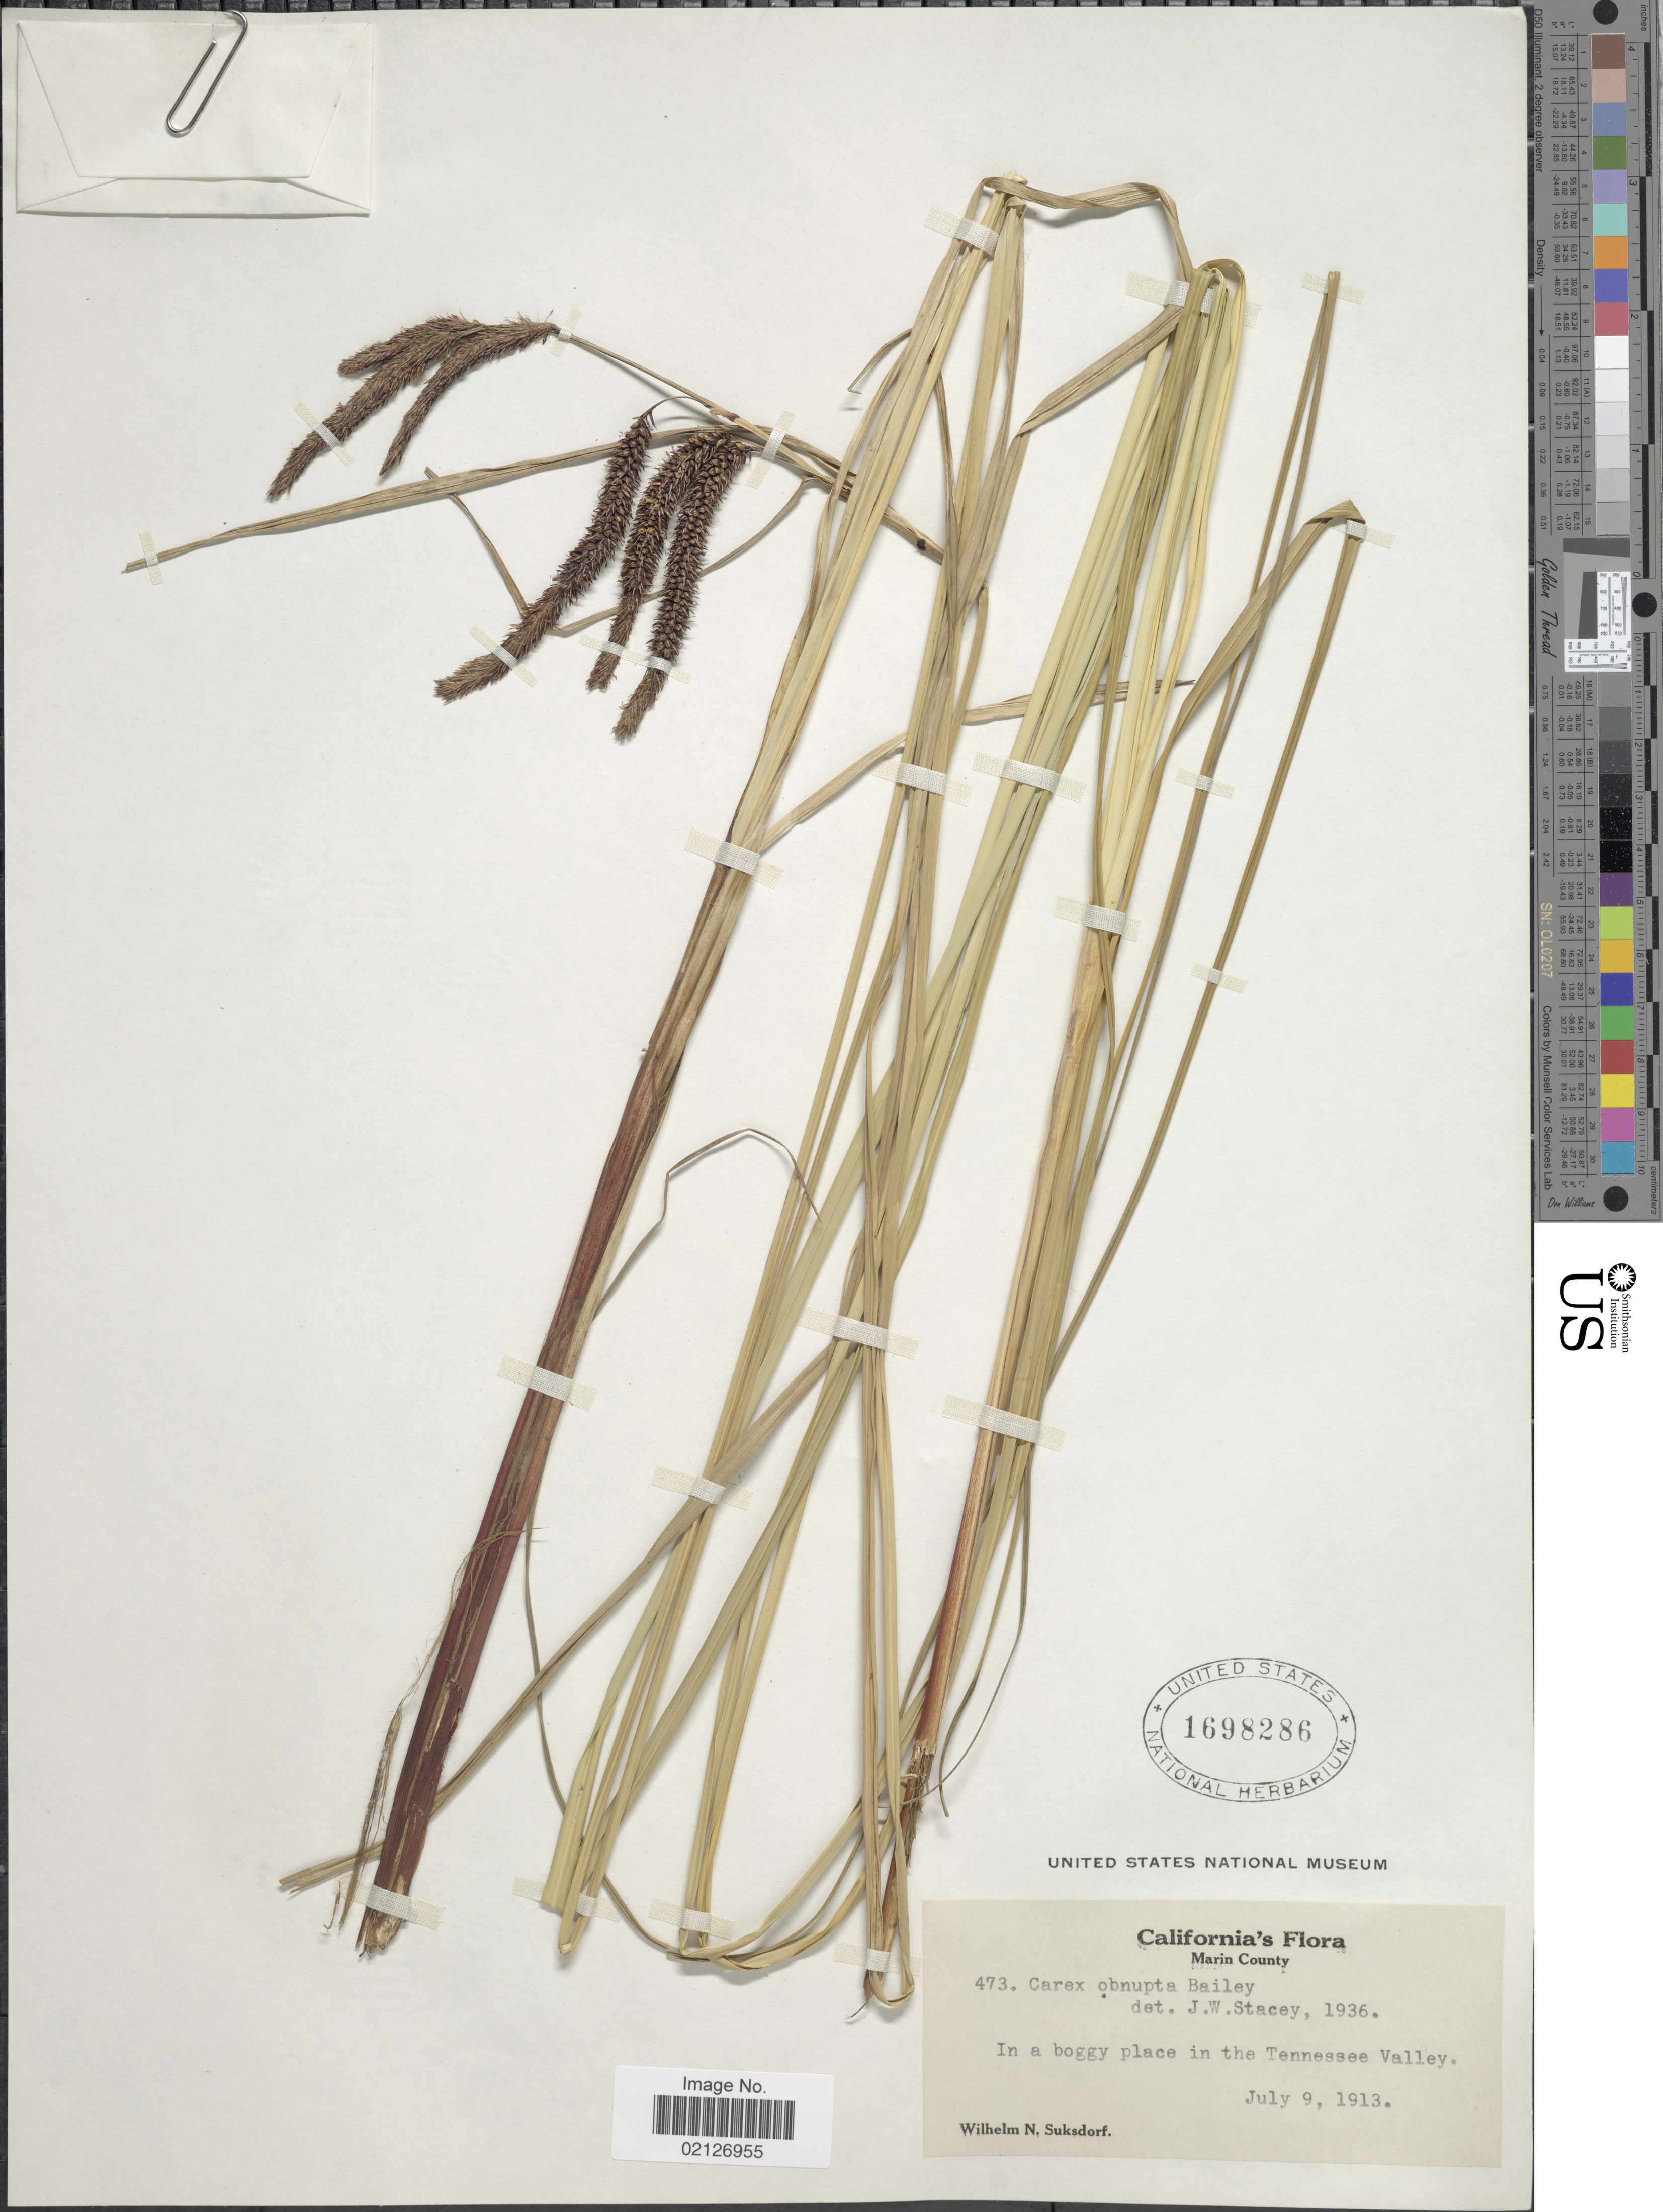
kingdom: Plantae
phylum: Tracheophyta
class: Liliopsida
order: Poales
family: Cyperaceae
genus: Carex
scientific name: Carex obnupta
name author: L.H. Bailey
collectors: W. N. Suksdorf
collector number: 473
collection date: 1913-07-09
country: United States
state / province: California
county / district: Marin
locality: Marin County, in a boggy place in the Tennessee Valley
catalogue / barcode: US 1698286